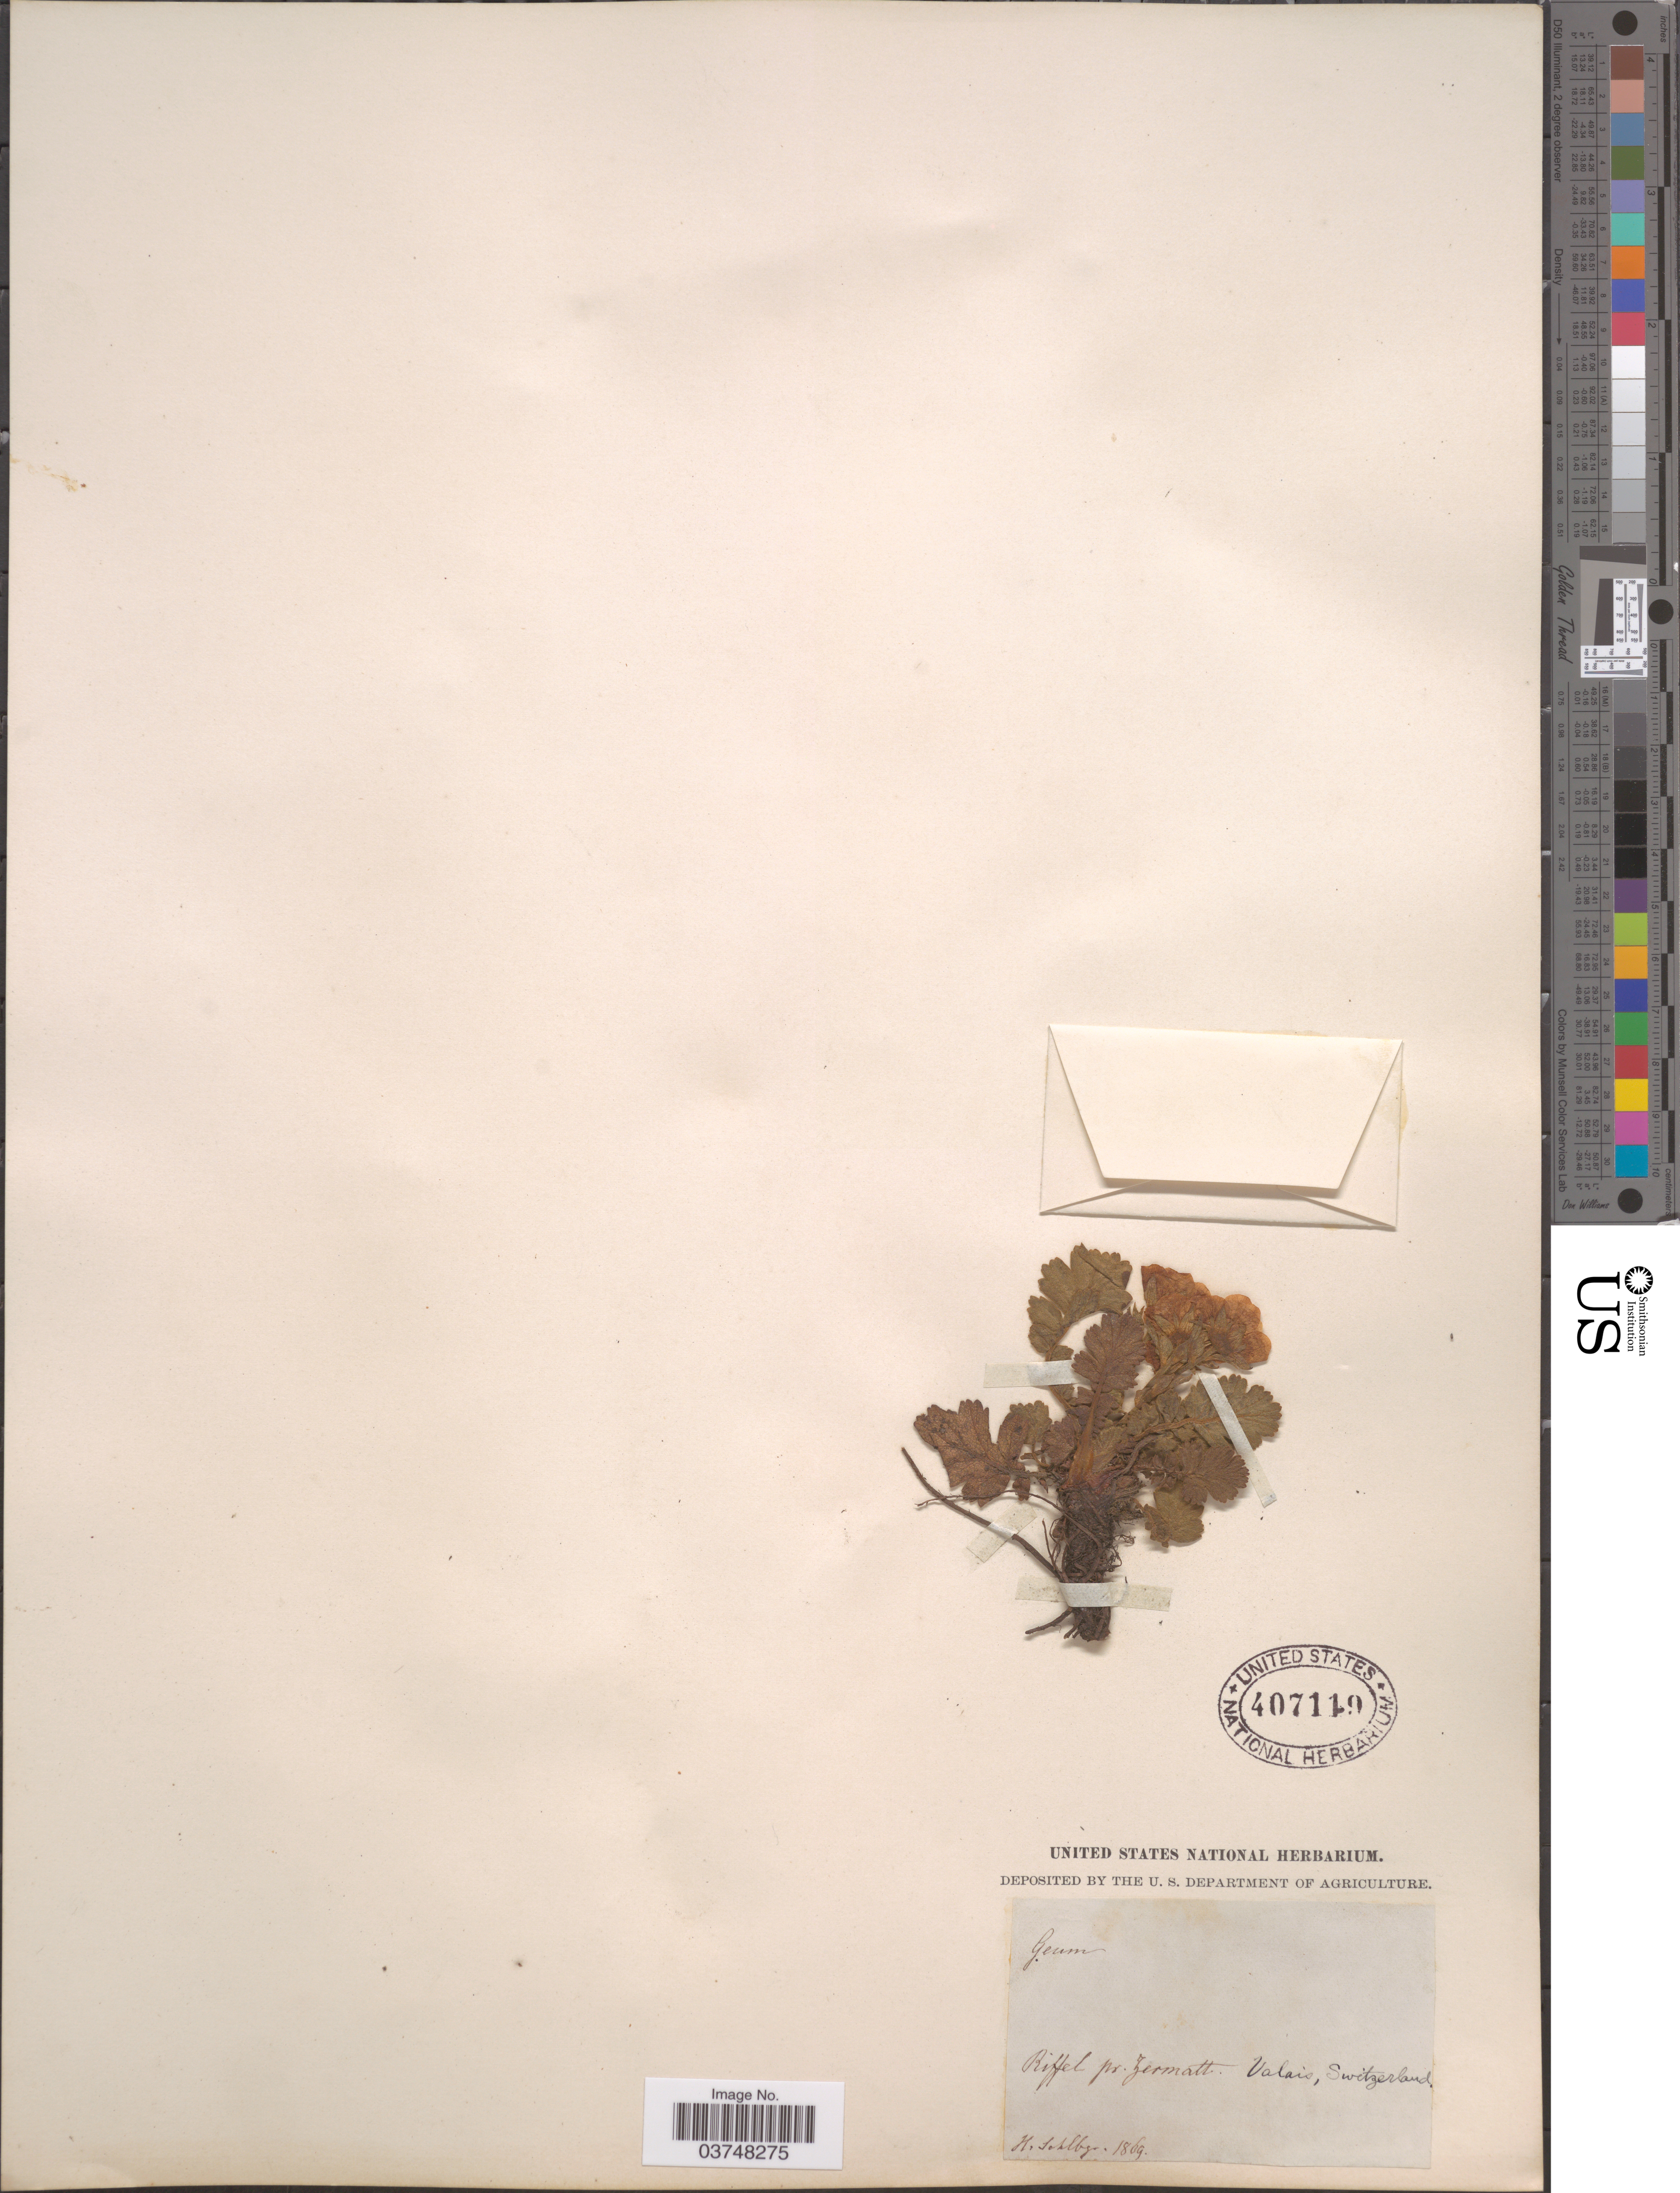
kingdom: Plantae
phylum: Tracheophyta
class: Magnoliopsida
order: Rosales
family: Rosaceae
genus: Geum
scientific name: Geum sp.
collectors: H. Schlbgr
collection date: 1869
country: Switzerland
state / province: Valais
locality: Riffel pr. Zermatt.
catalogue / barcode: US 407119